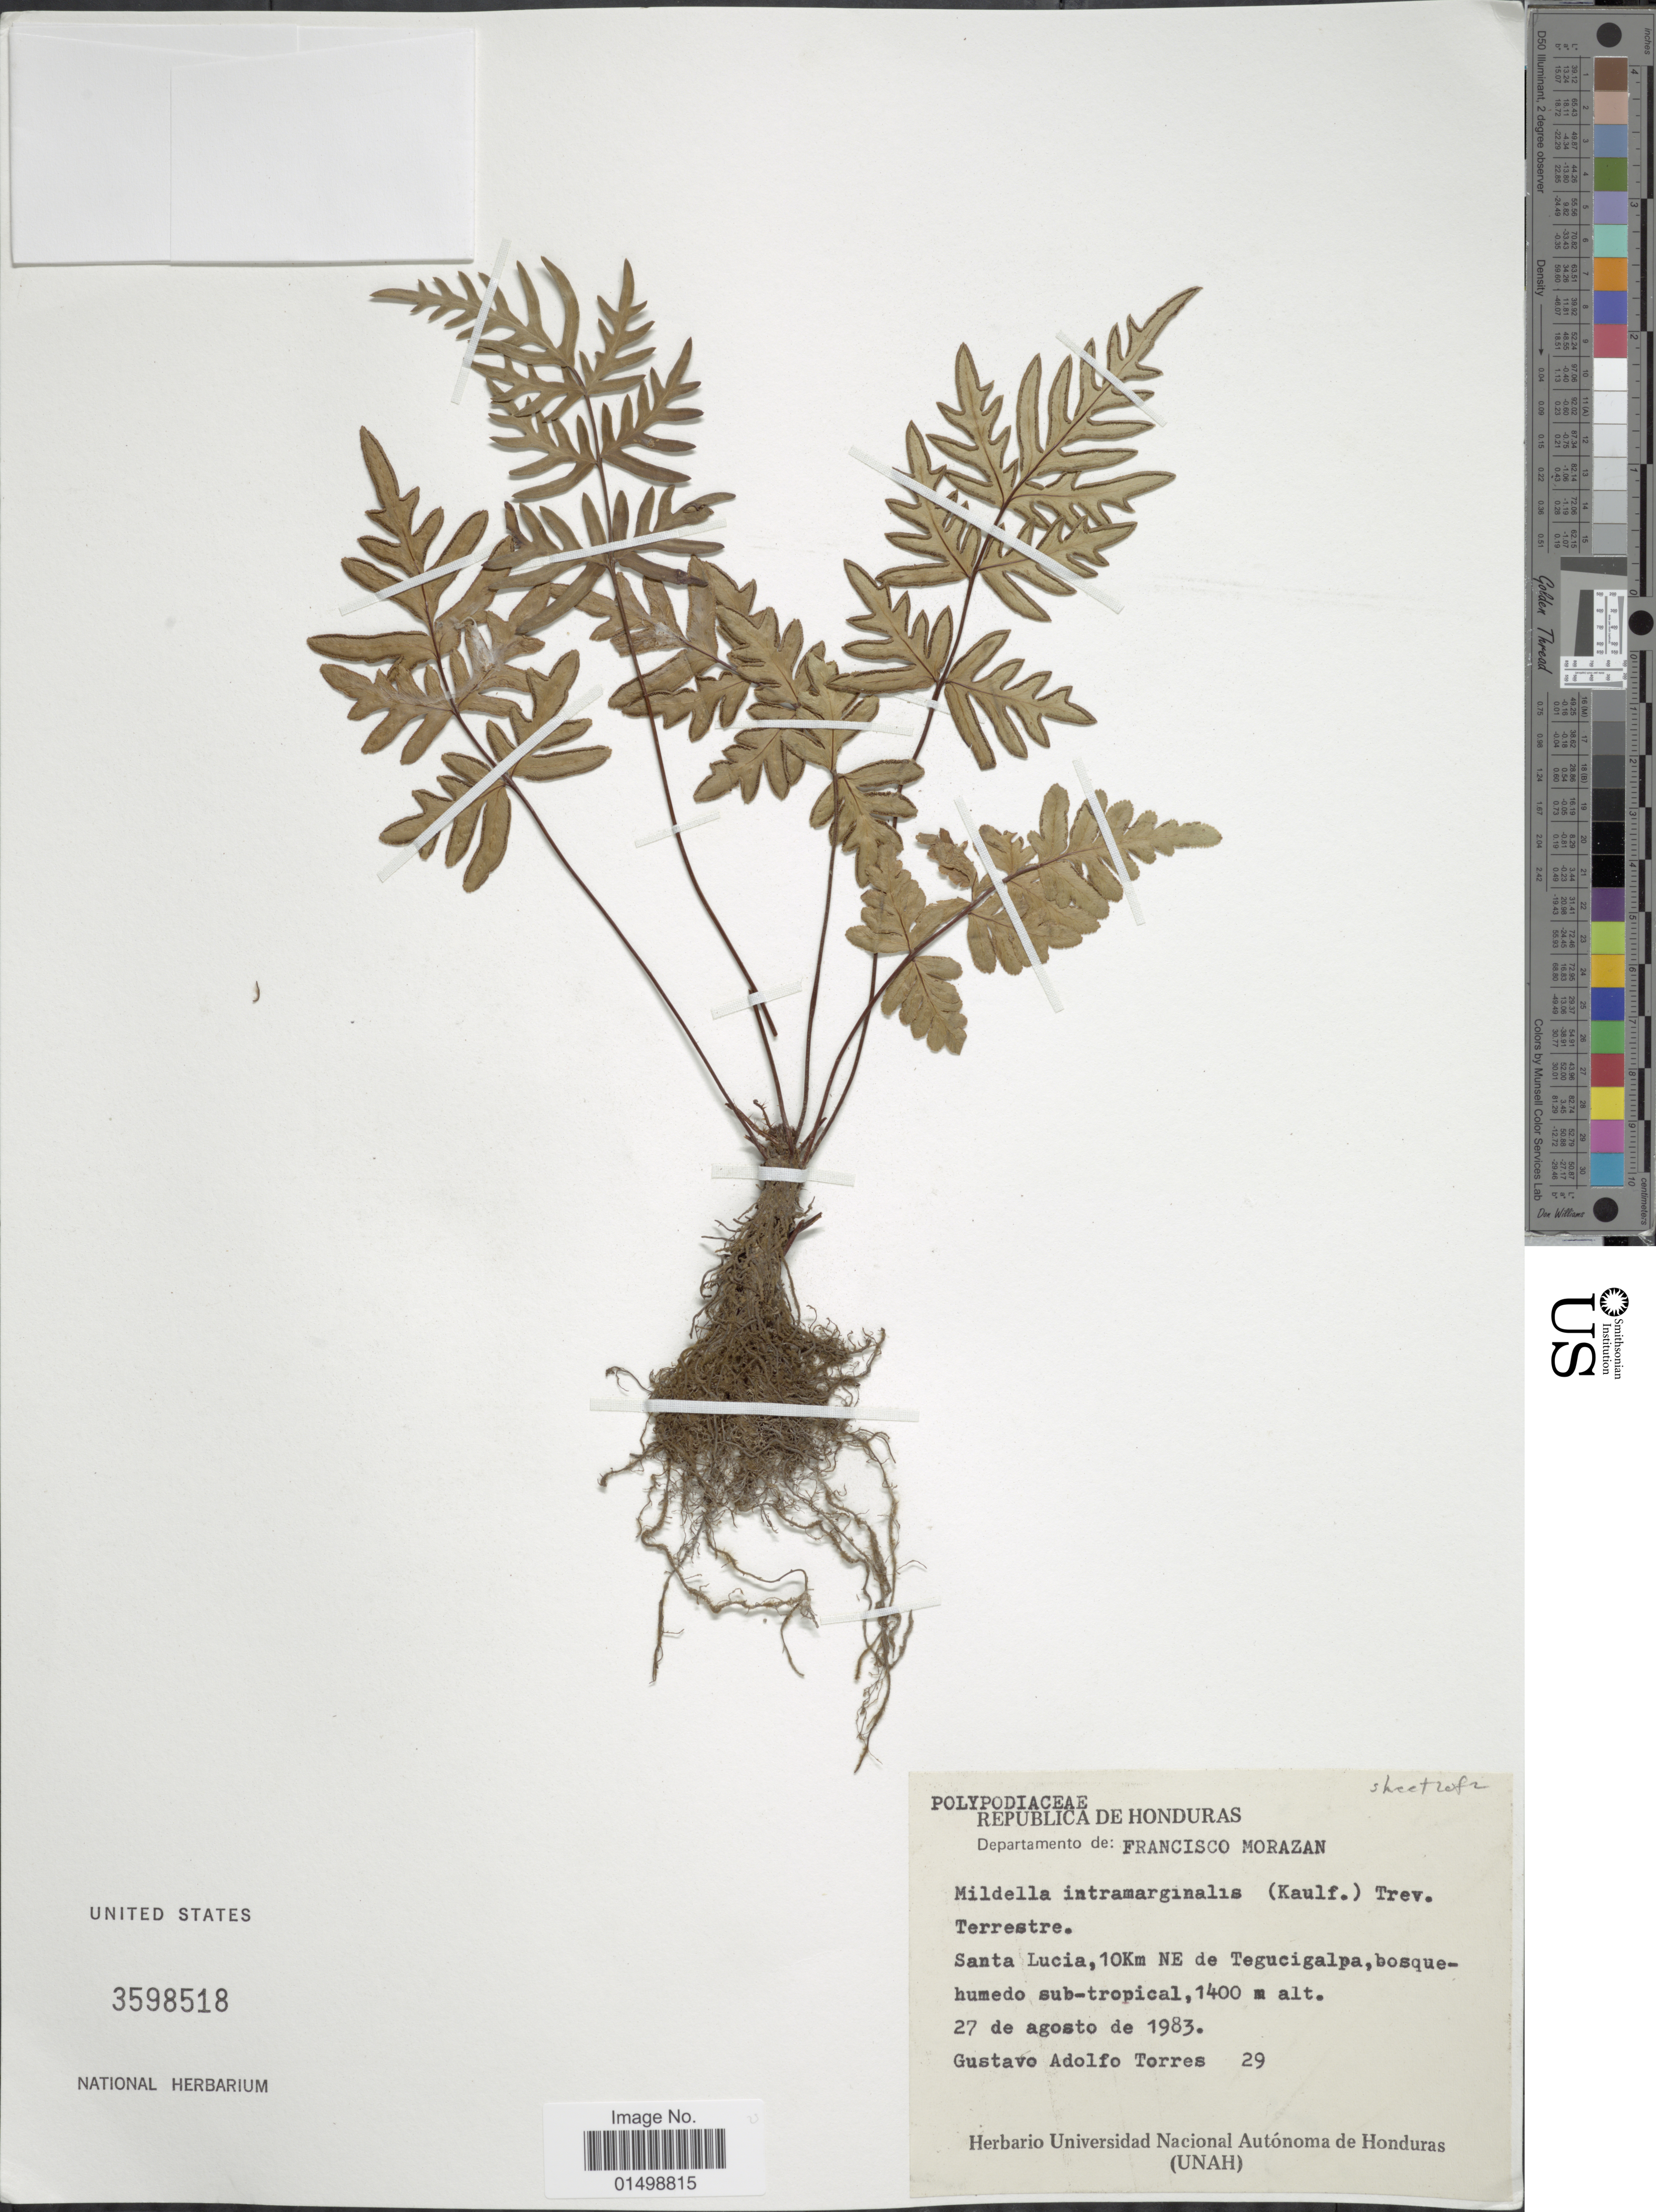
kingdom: Plantae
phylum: Tracheophyta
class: Polypodiopsida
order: Polypodiales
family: Pteridaceae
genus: Cheilanthes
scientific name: Cheilanthes intramarginalis var. intramarginalis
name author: (Kaulf.) Hook.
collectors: G. Torres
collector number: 29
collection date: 1983-08-27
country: Honduras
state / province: Fco. Morazán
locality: Santa Lucia, 10 km NE de Tegucigalpa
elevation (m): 1400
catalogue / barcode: US 3598518